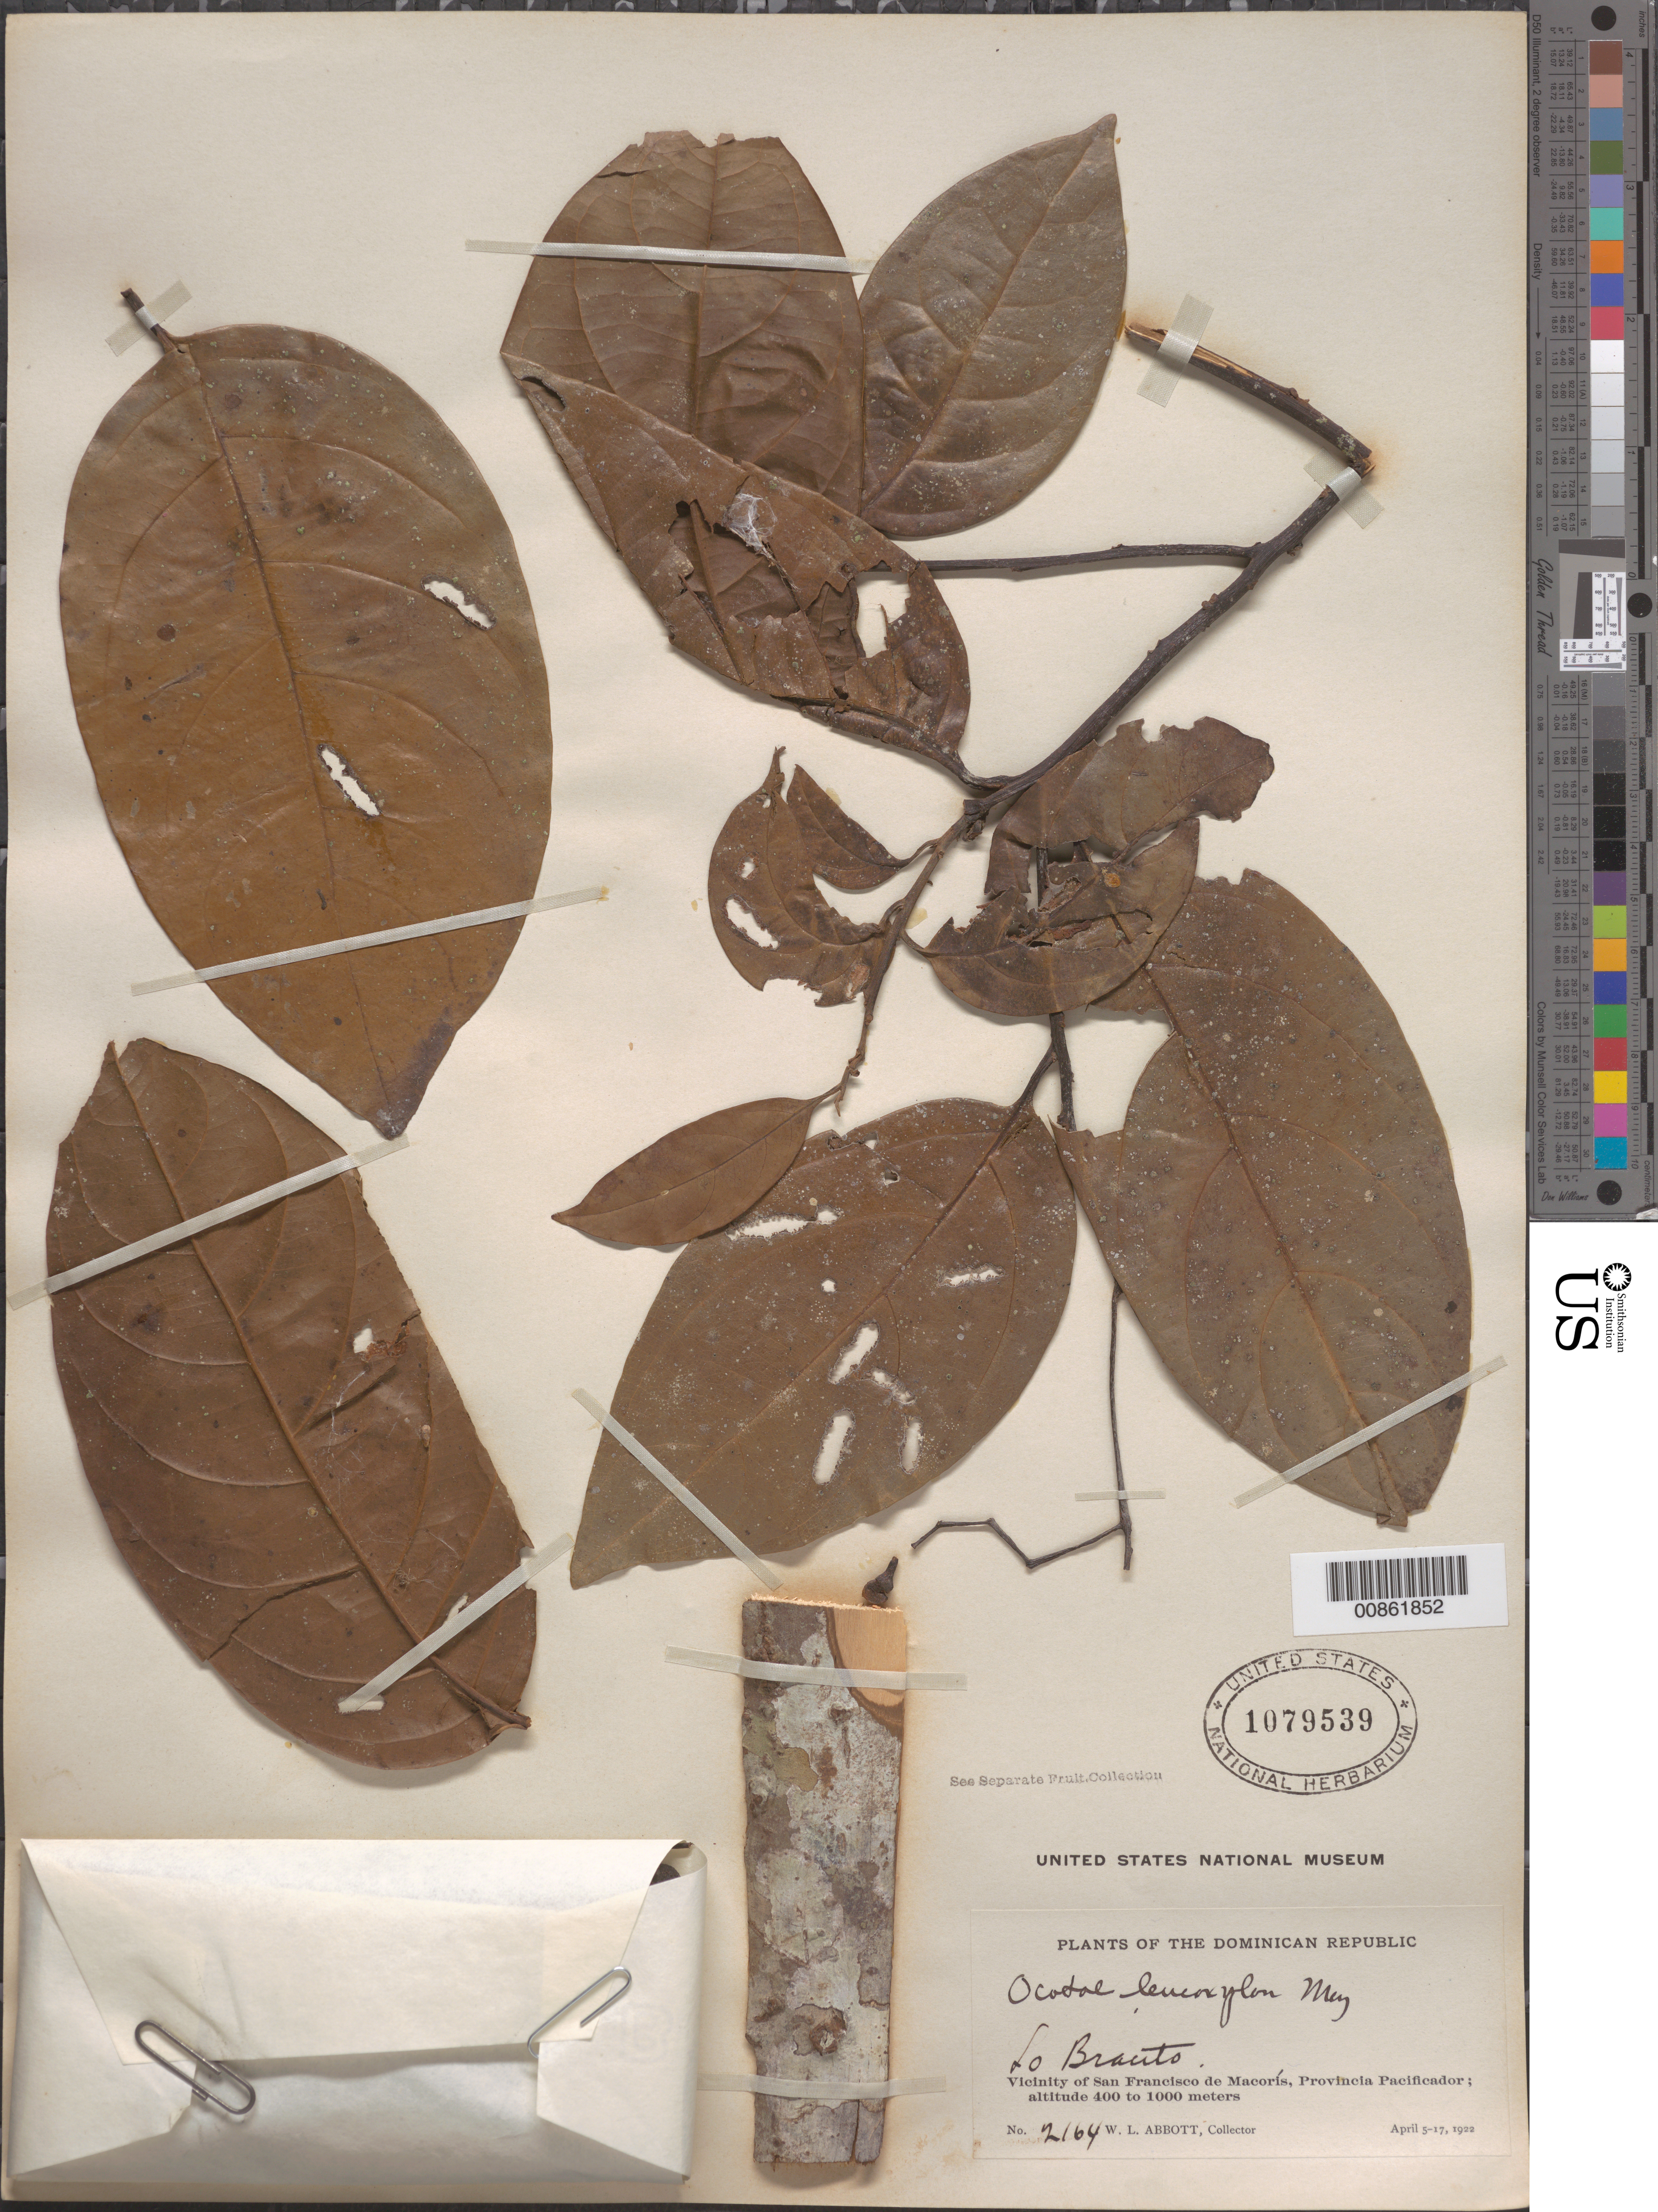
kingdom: Plantae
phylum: Tracheophyta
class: Magnoliopsida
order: Laurales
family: Lauraceae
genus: Ocotea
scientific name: Ocotea leucoxylon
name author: (Sw.) Laness.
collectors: W. L. Abbott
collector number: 2164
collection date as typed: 05 Apr 1922 to 17 Apr 1922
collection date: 1922-04-05/1922-04-17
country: Dominican Republic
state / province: Duarte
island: Hispaniola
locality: Lo Bracito. Vicinity of San Francisco de Macoris, Provincia Pacificador (obsolete).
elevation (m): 400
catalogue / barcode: US 1079539